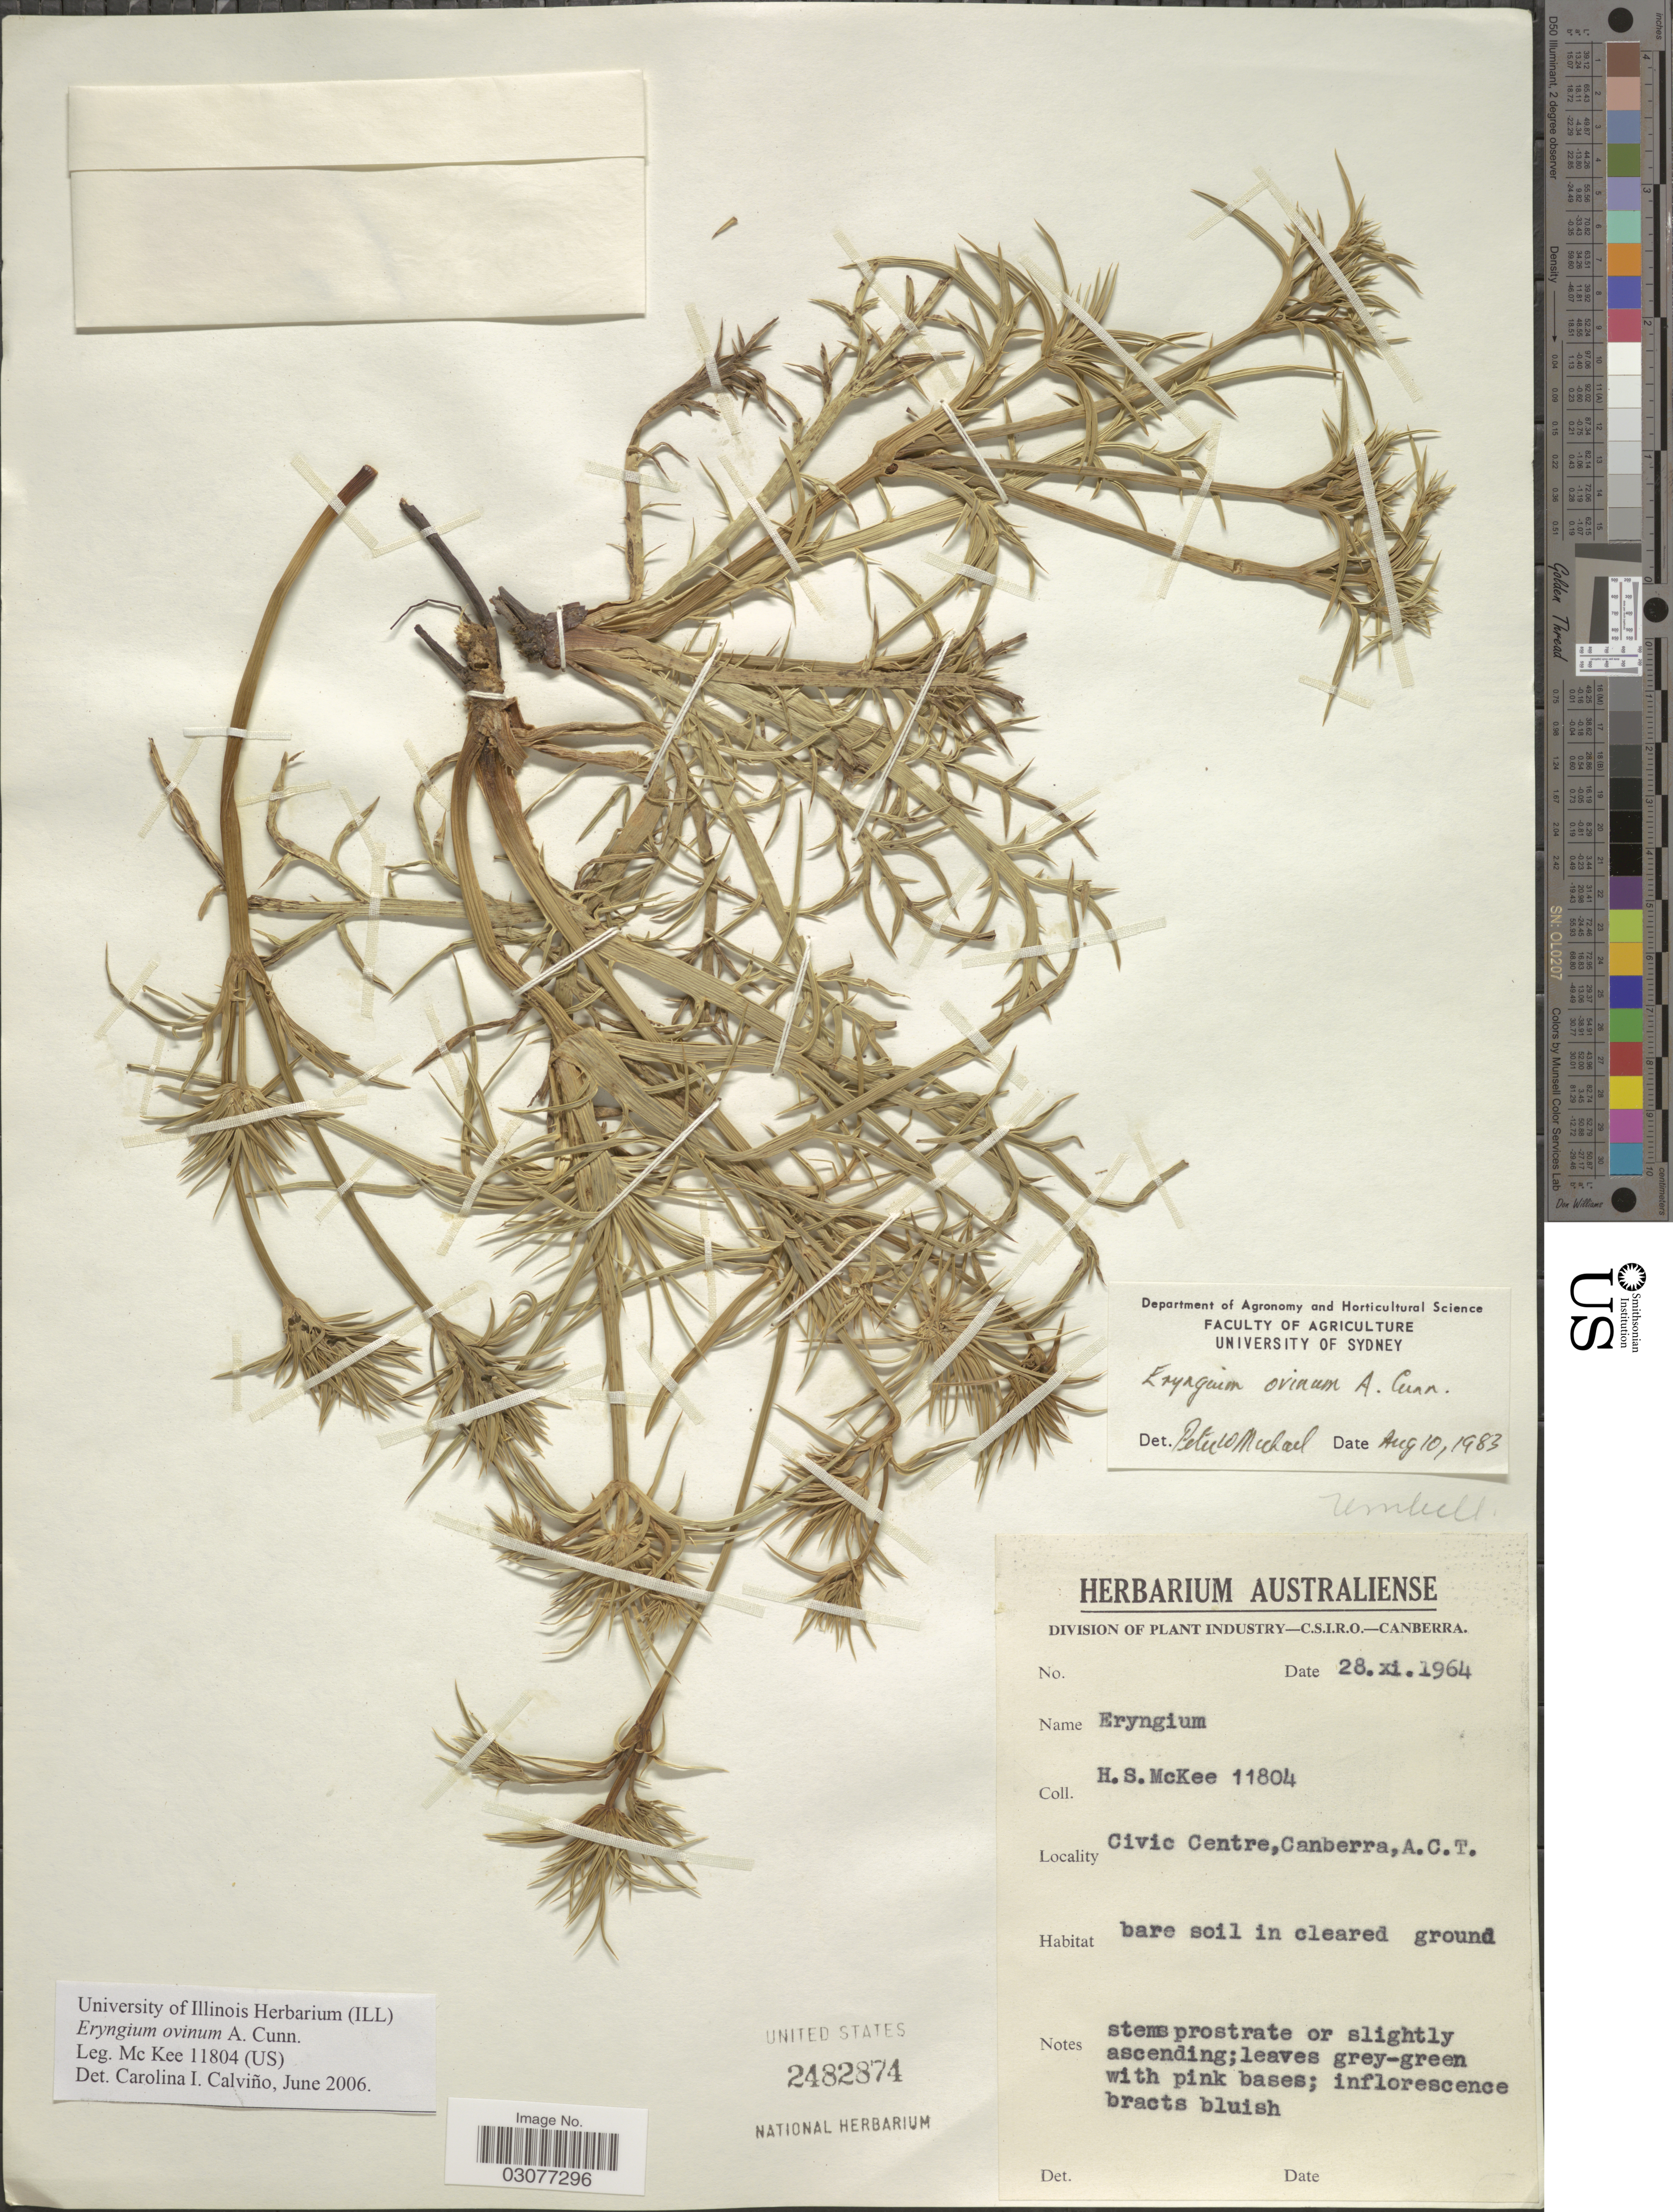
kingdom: Plantae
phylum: Tracheophyta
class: Magnoliopsida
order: Apiales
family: Apiaceae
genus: Eryngium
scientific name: Eryngium ovinum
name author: A. Cunn.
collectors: H. S. McKee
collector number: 11804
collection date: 1964-11-28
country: Australia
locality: Civic Centre, Canberra, A.C.T.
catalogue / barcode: US 2482874